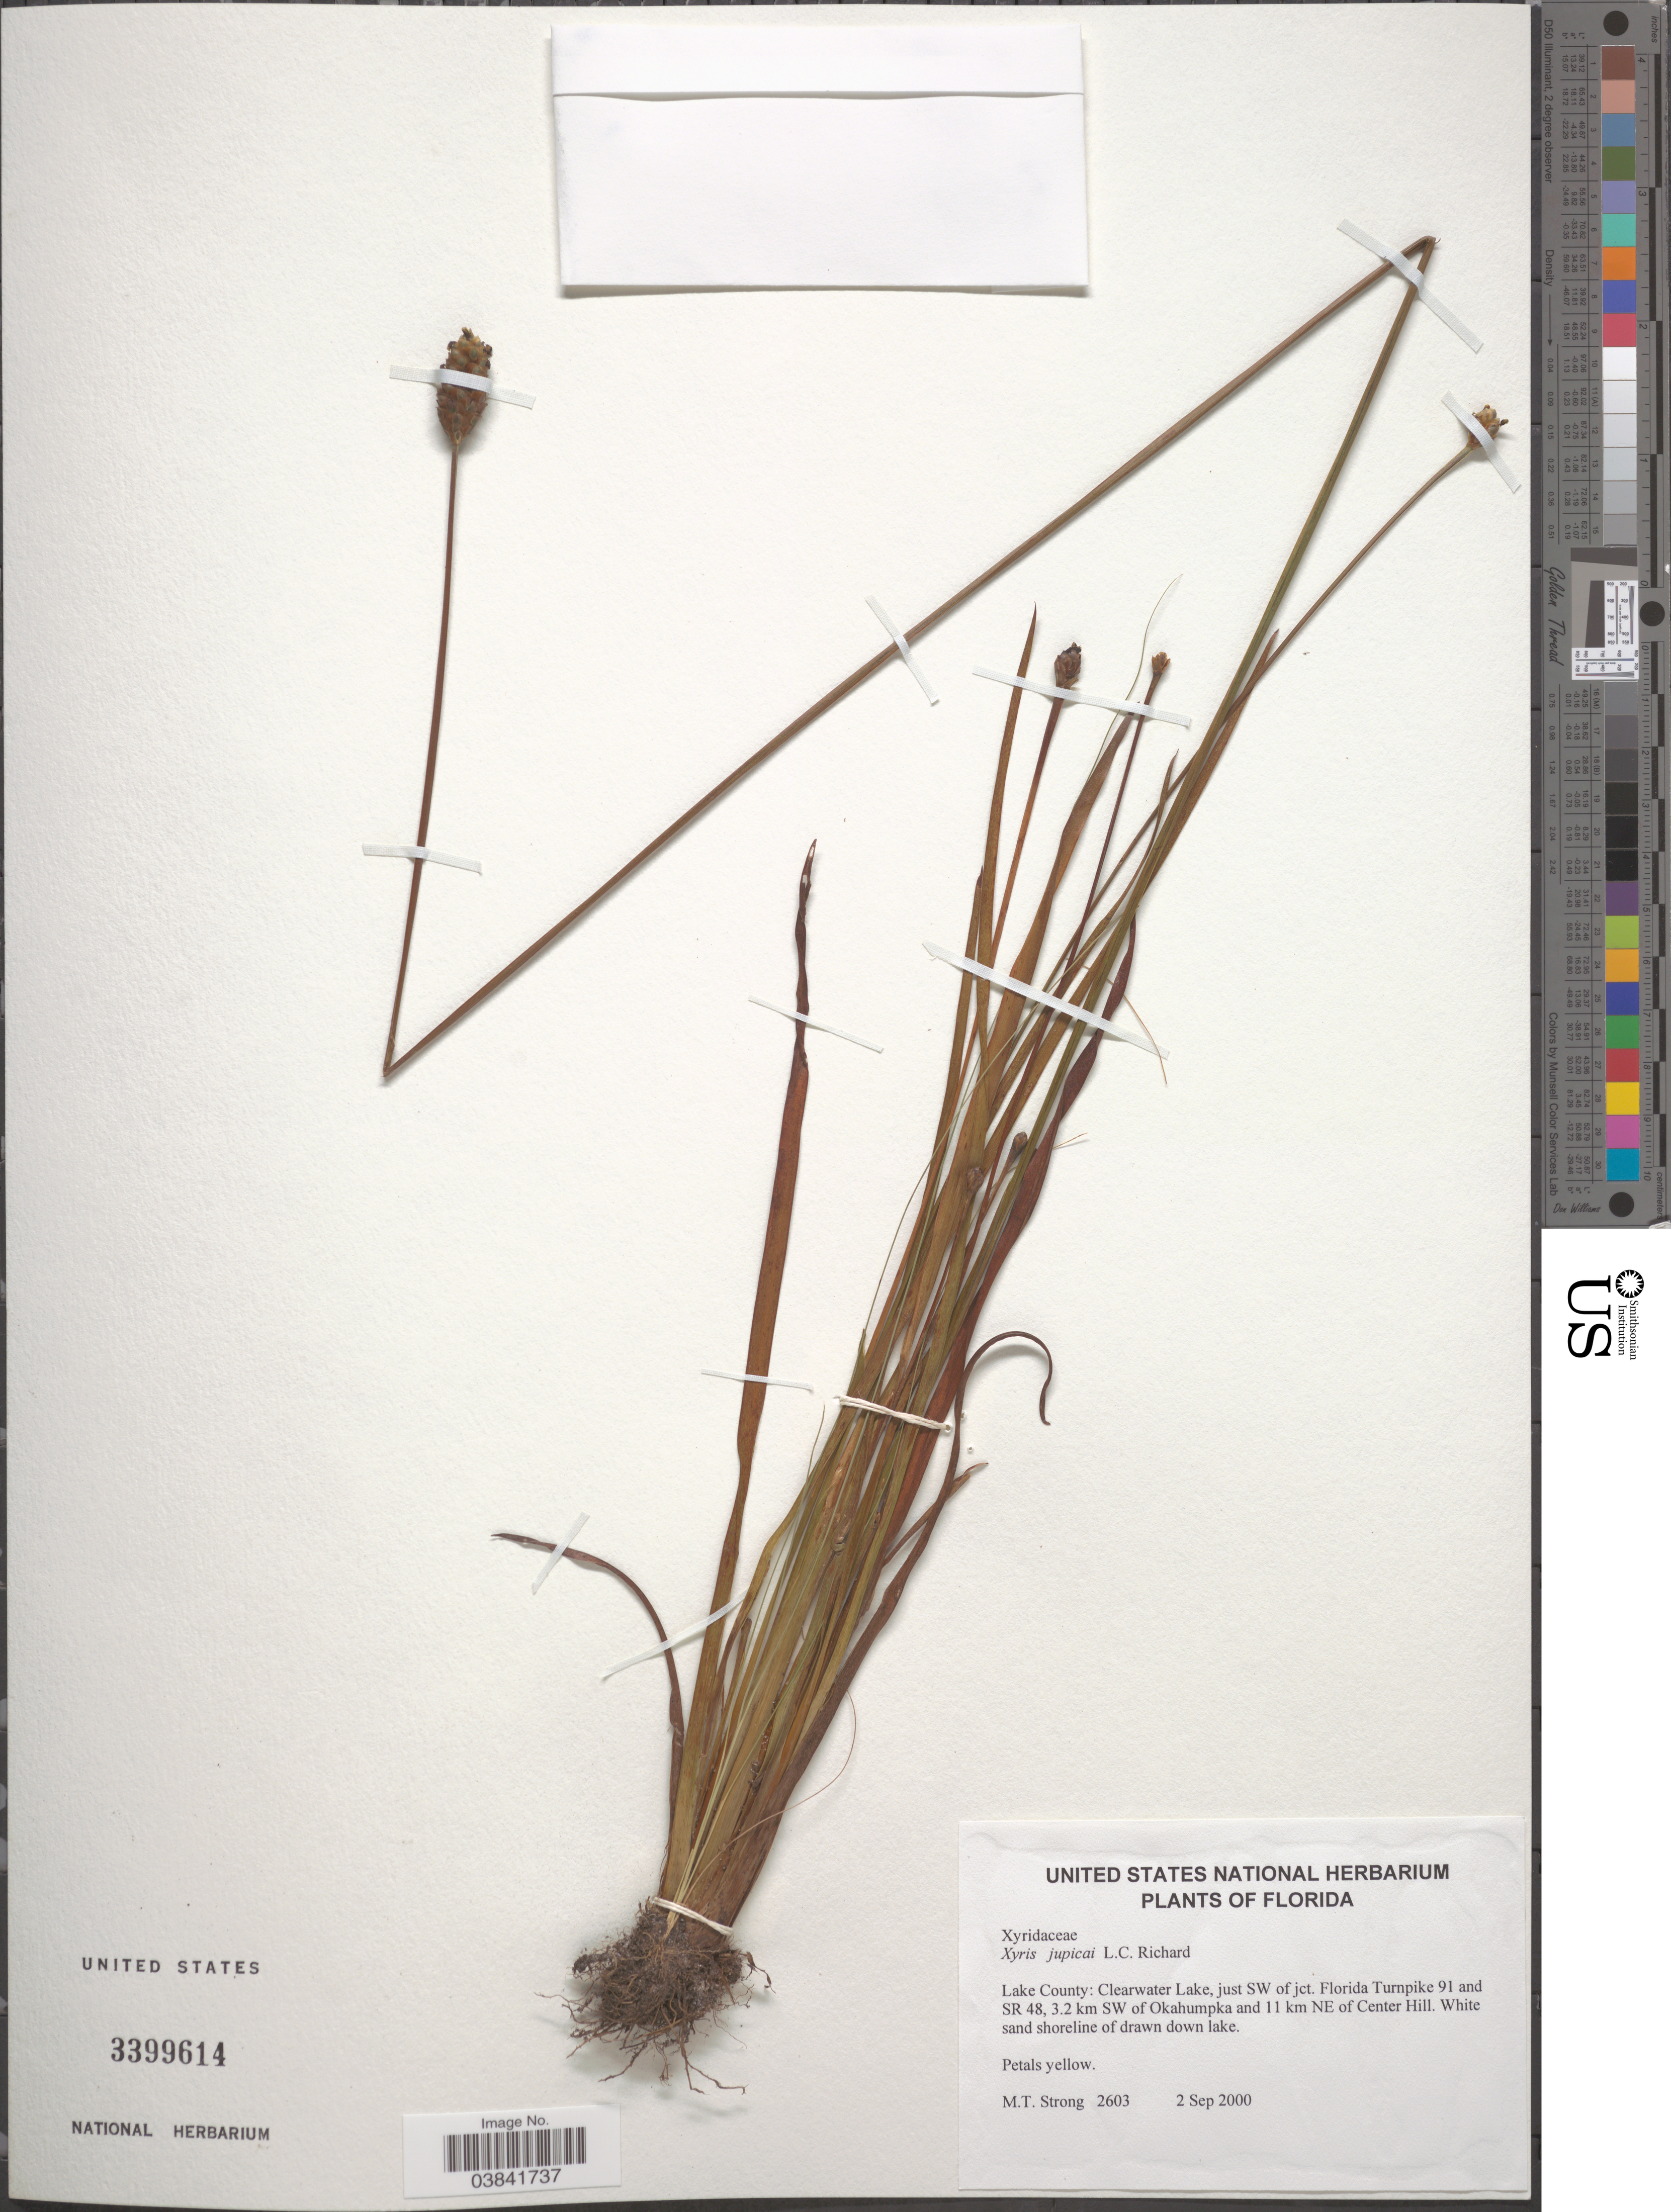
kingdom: Plantae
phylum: Tracheophyta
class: Liliopsida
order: Poales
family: Xyridaceae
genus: Xyris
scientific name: Xyris jupicai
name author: Rich.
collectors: M. T. Strong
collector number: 2603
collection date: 2000-09-02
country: United States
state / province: Florida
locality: Lake County: Clearwater Lake, just SW of jct. Florida Turnpike 91 and SR 28, 3.2 km SW of Okahumpka and 11 km NE of Center Hill. White sand shoreline of drawn down lake.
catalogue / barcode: US 3399614